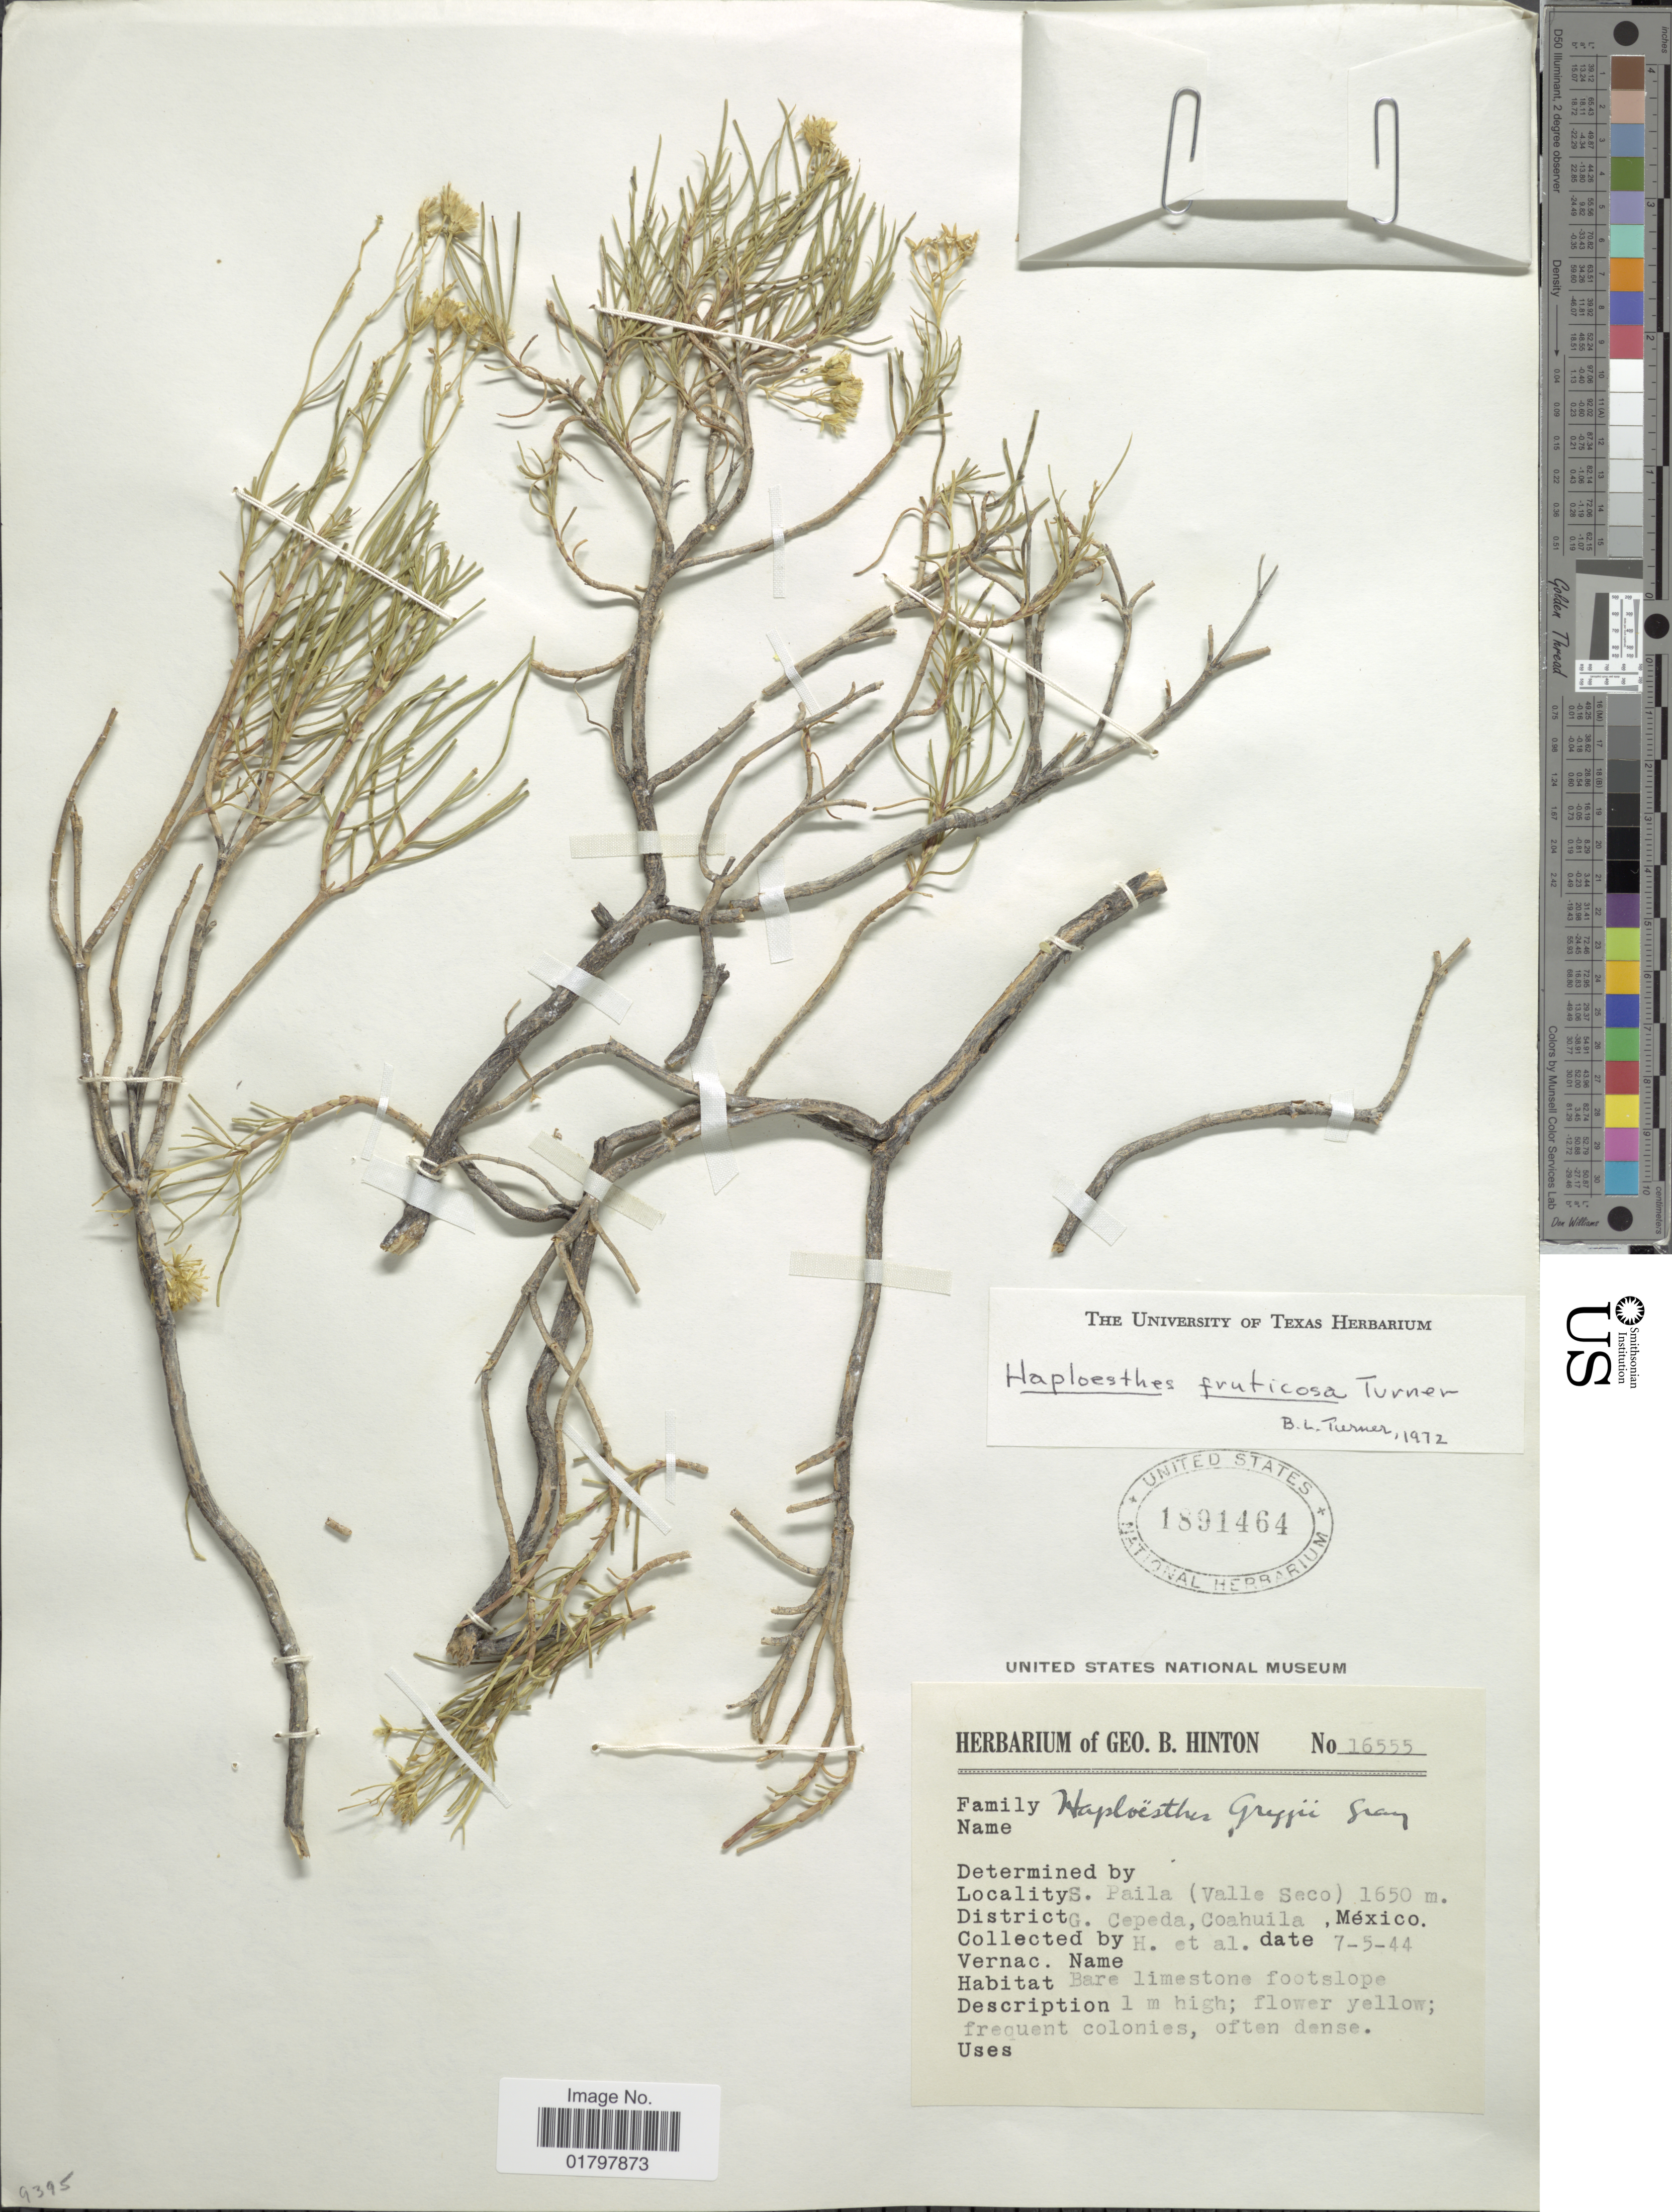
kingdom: Plantae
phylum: Tracheophyta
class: Magnoliopsida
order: Asterales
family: Asteraceae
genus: Haploesthes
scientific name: Haploesthes fruticosa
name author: B.L. Turner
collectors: G. B. Hinton & et al.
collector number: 16555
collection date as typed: Transcribed d/m/y: 5/7/44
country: Mexico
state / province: Coahuila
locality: S. Paila (Valle Seco). District G. Cepeda, Coahuila, México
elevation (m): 1650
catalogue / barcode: US 1891464